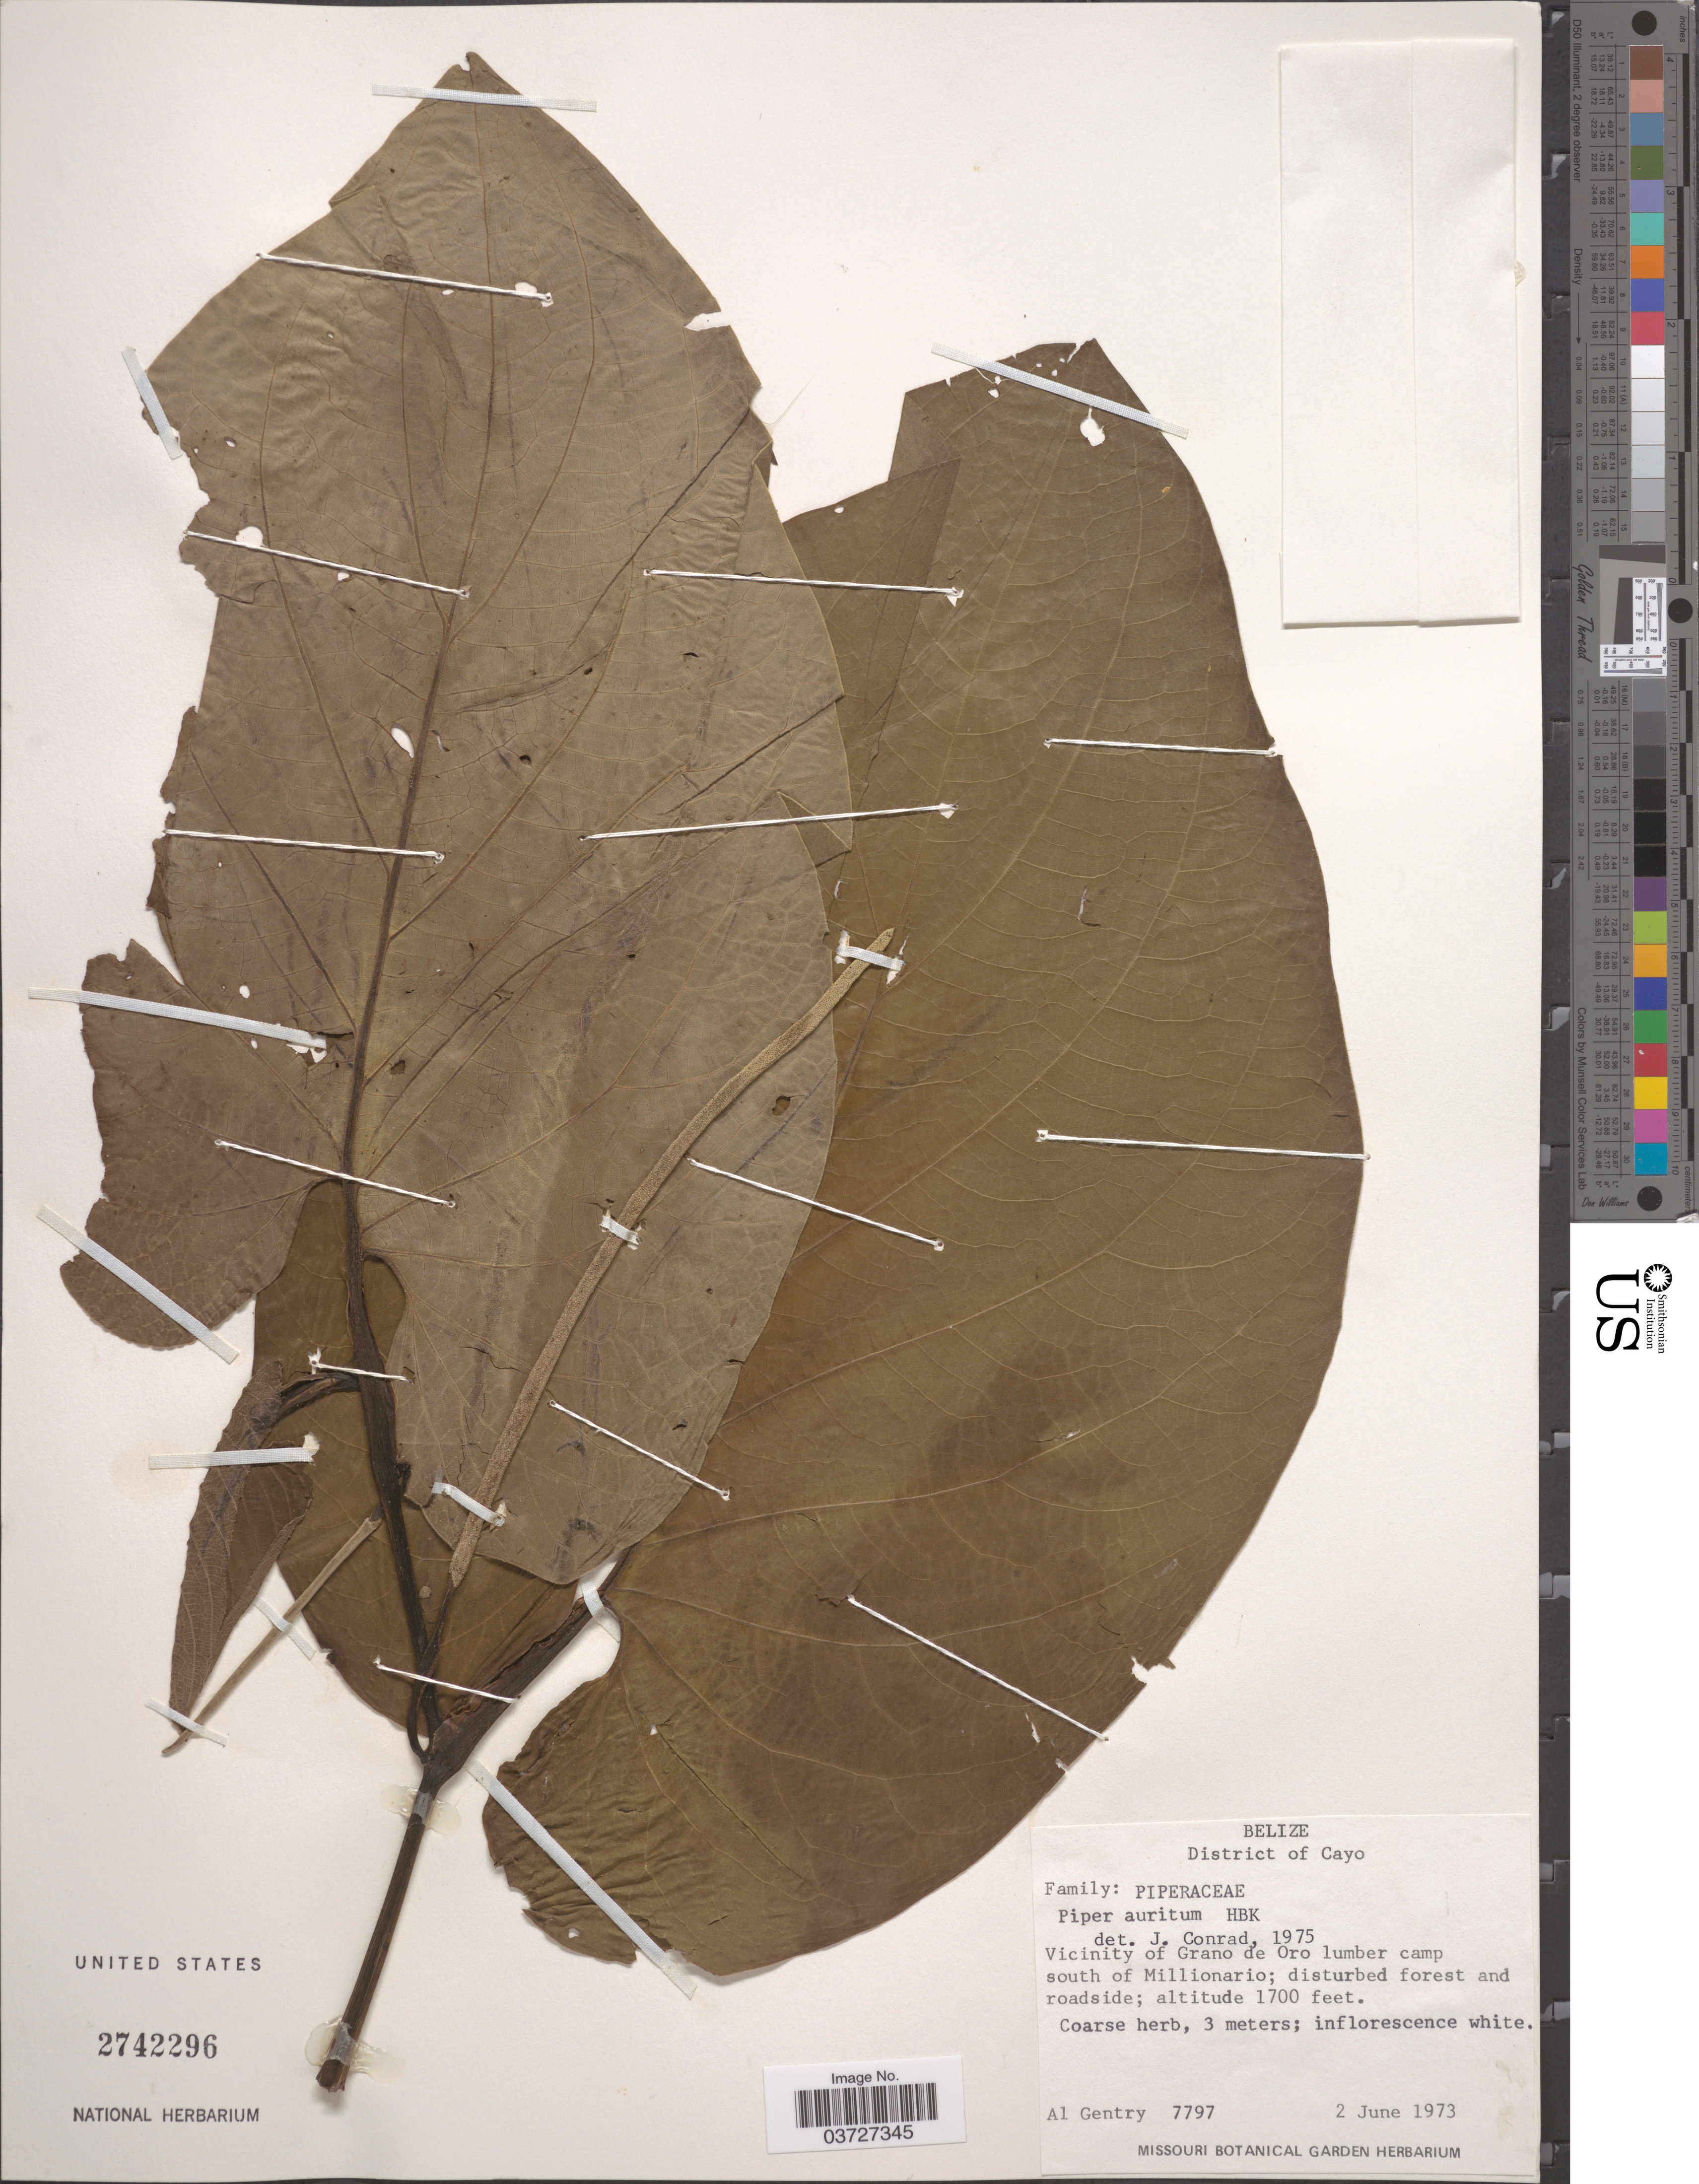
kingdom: Plantae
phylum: Tracheophyta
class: Magnoliopsida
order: Piperales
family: Piperaceae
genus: Piper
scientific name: Piper auritum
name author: Kunth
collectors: A. H. Gentry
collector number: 7797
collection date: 1973-06-02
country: Belize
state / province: Cayo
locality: District of Cayo. Vicinity of Grano de Oro lumber camp south of Millionario.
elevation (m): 518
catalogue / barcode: US 2742296